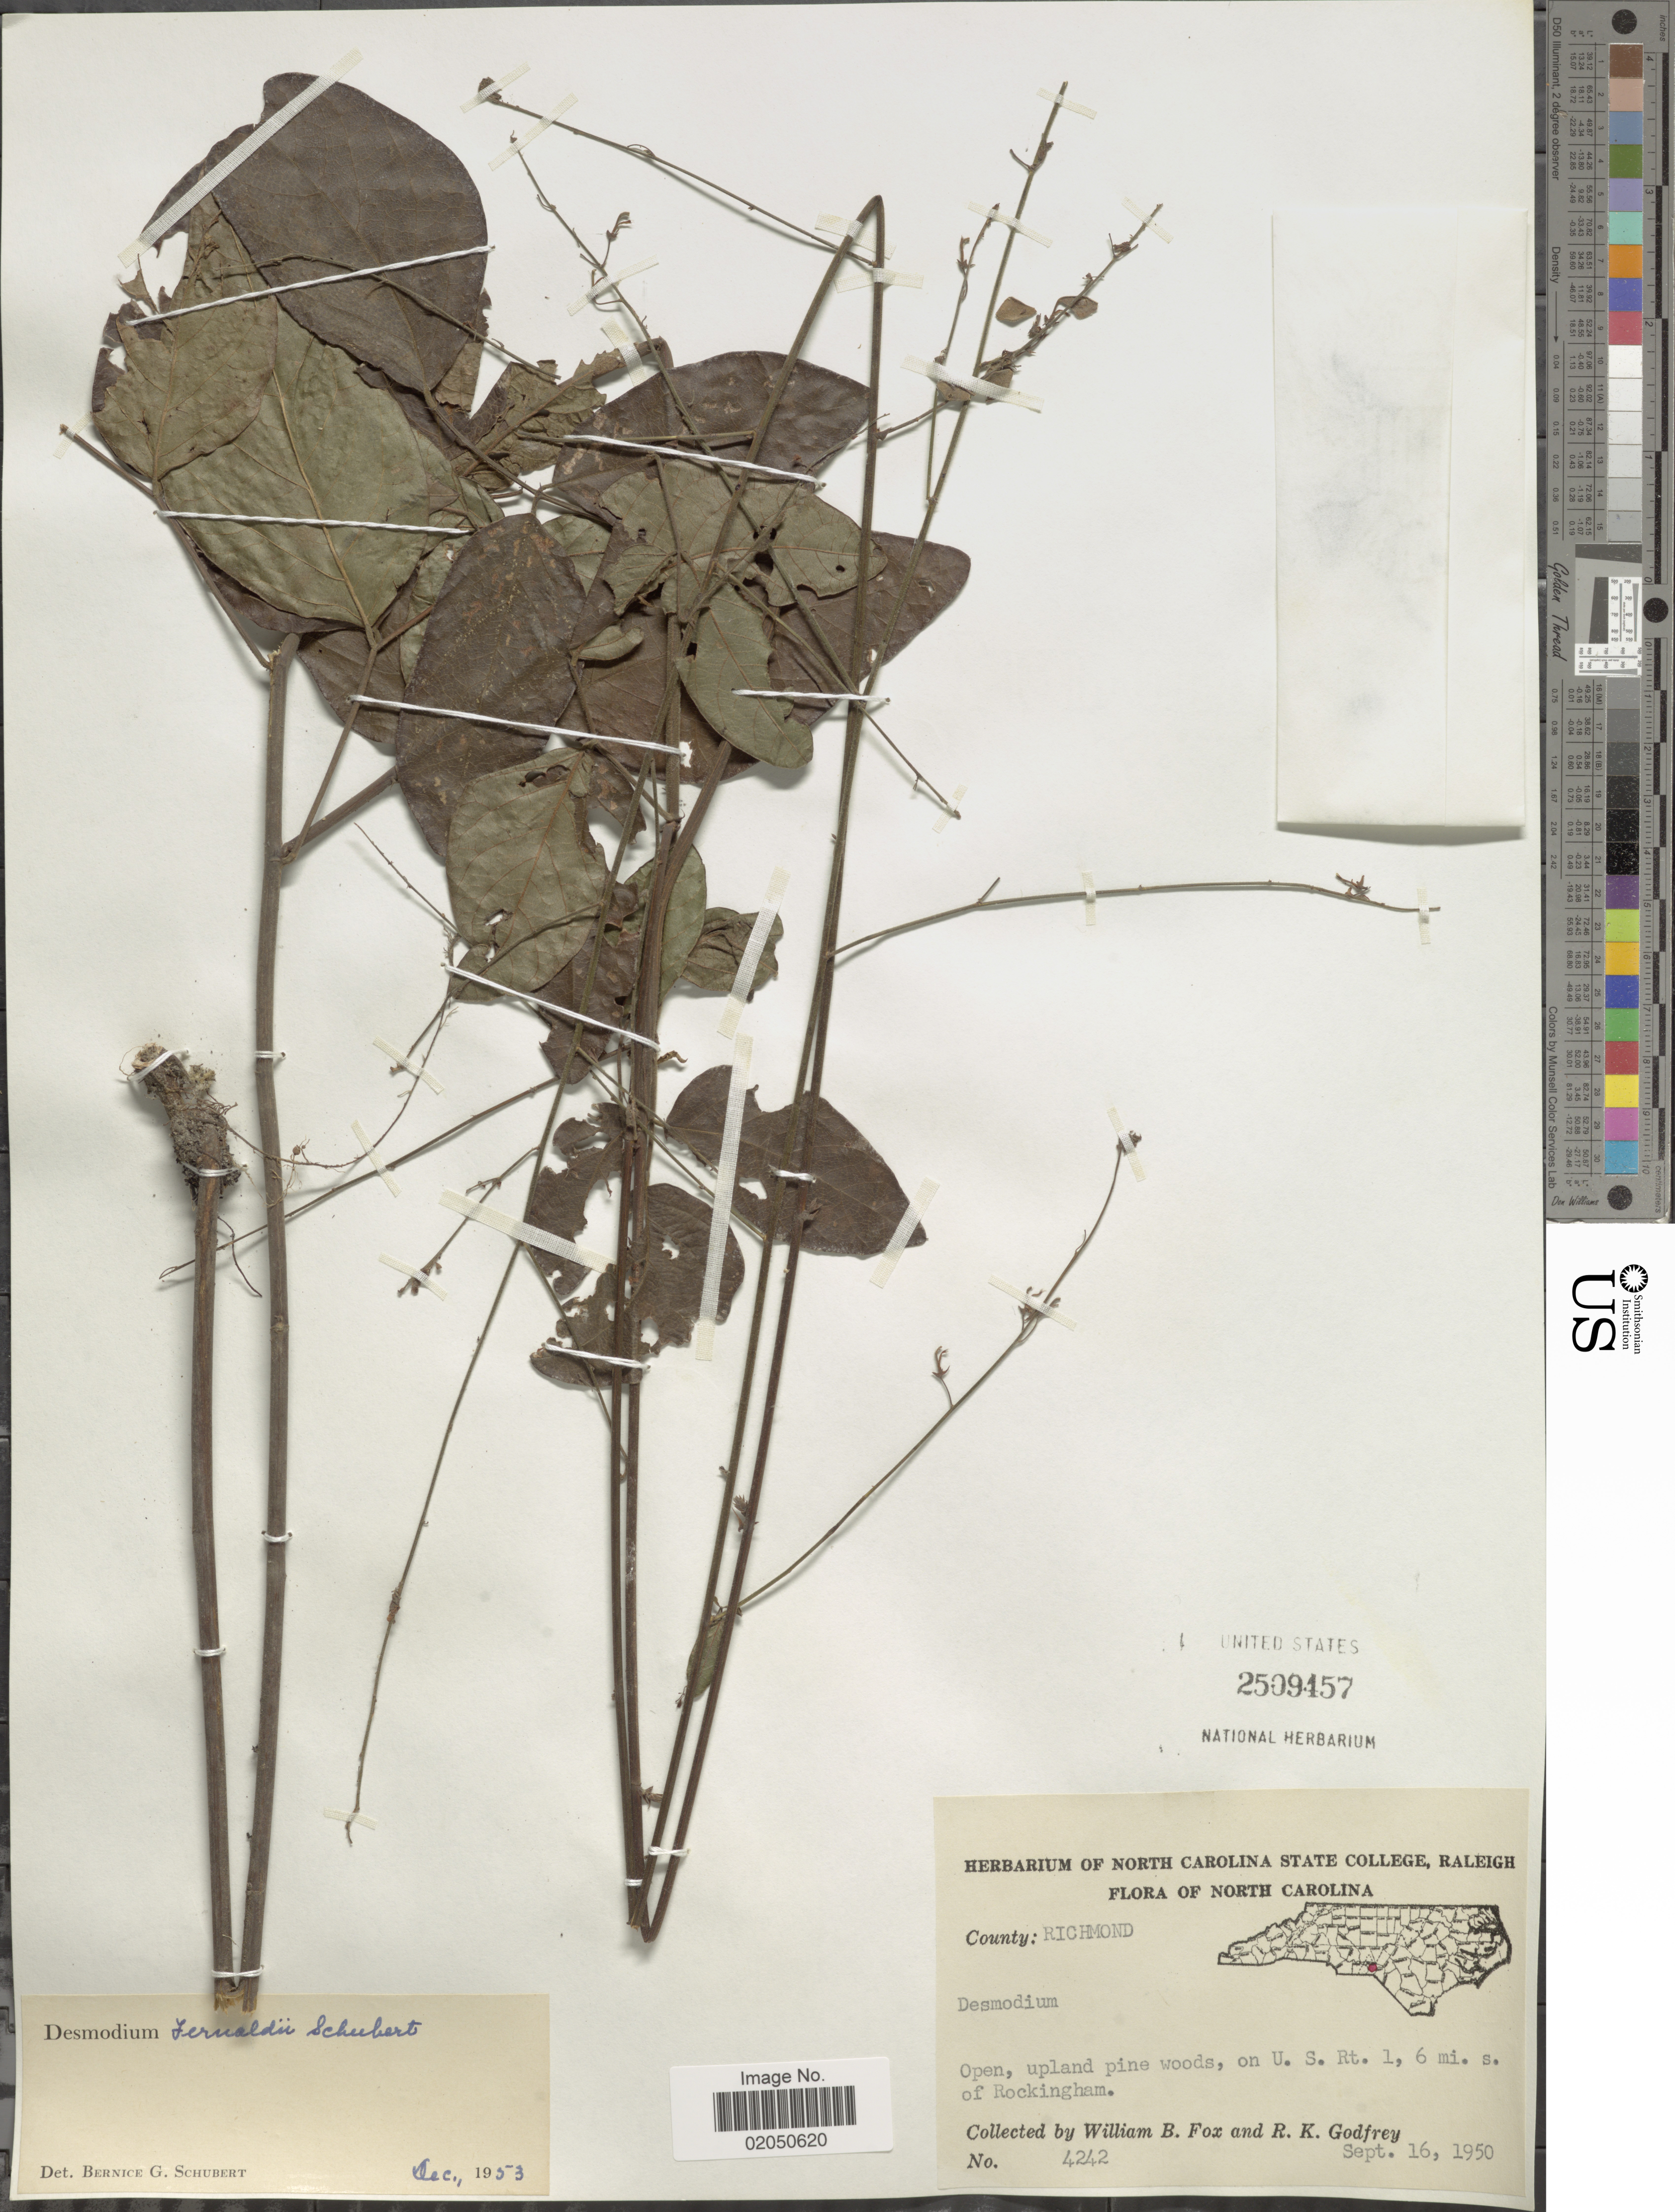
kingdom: Plantae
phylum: Tracheophyta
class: Magnoliopsida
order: Fabales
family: Fabaceae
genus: Desmodium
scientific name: Desmodium fernaldii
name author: B.G. Schub.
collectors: W. B. Fox & R. K. Godfrey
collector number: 4242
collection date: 1950-09-16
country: United States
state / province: North Carolina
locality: County: Richmond, on U.S. Rt. 1, 6 mi. s. of Rockingham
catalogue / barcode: US 2509457